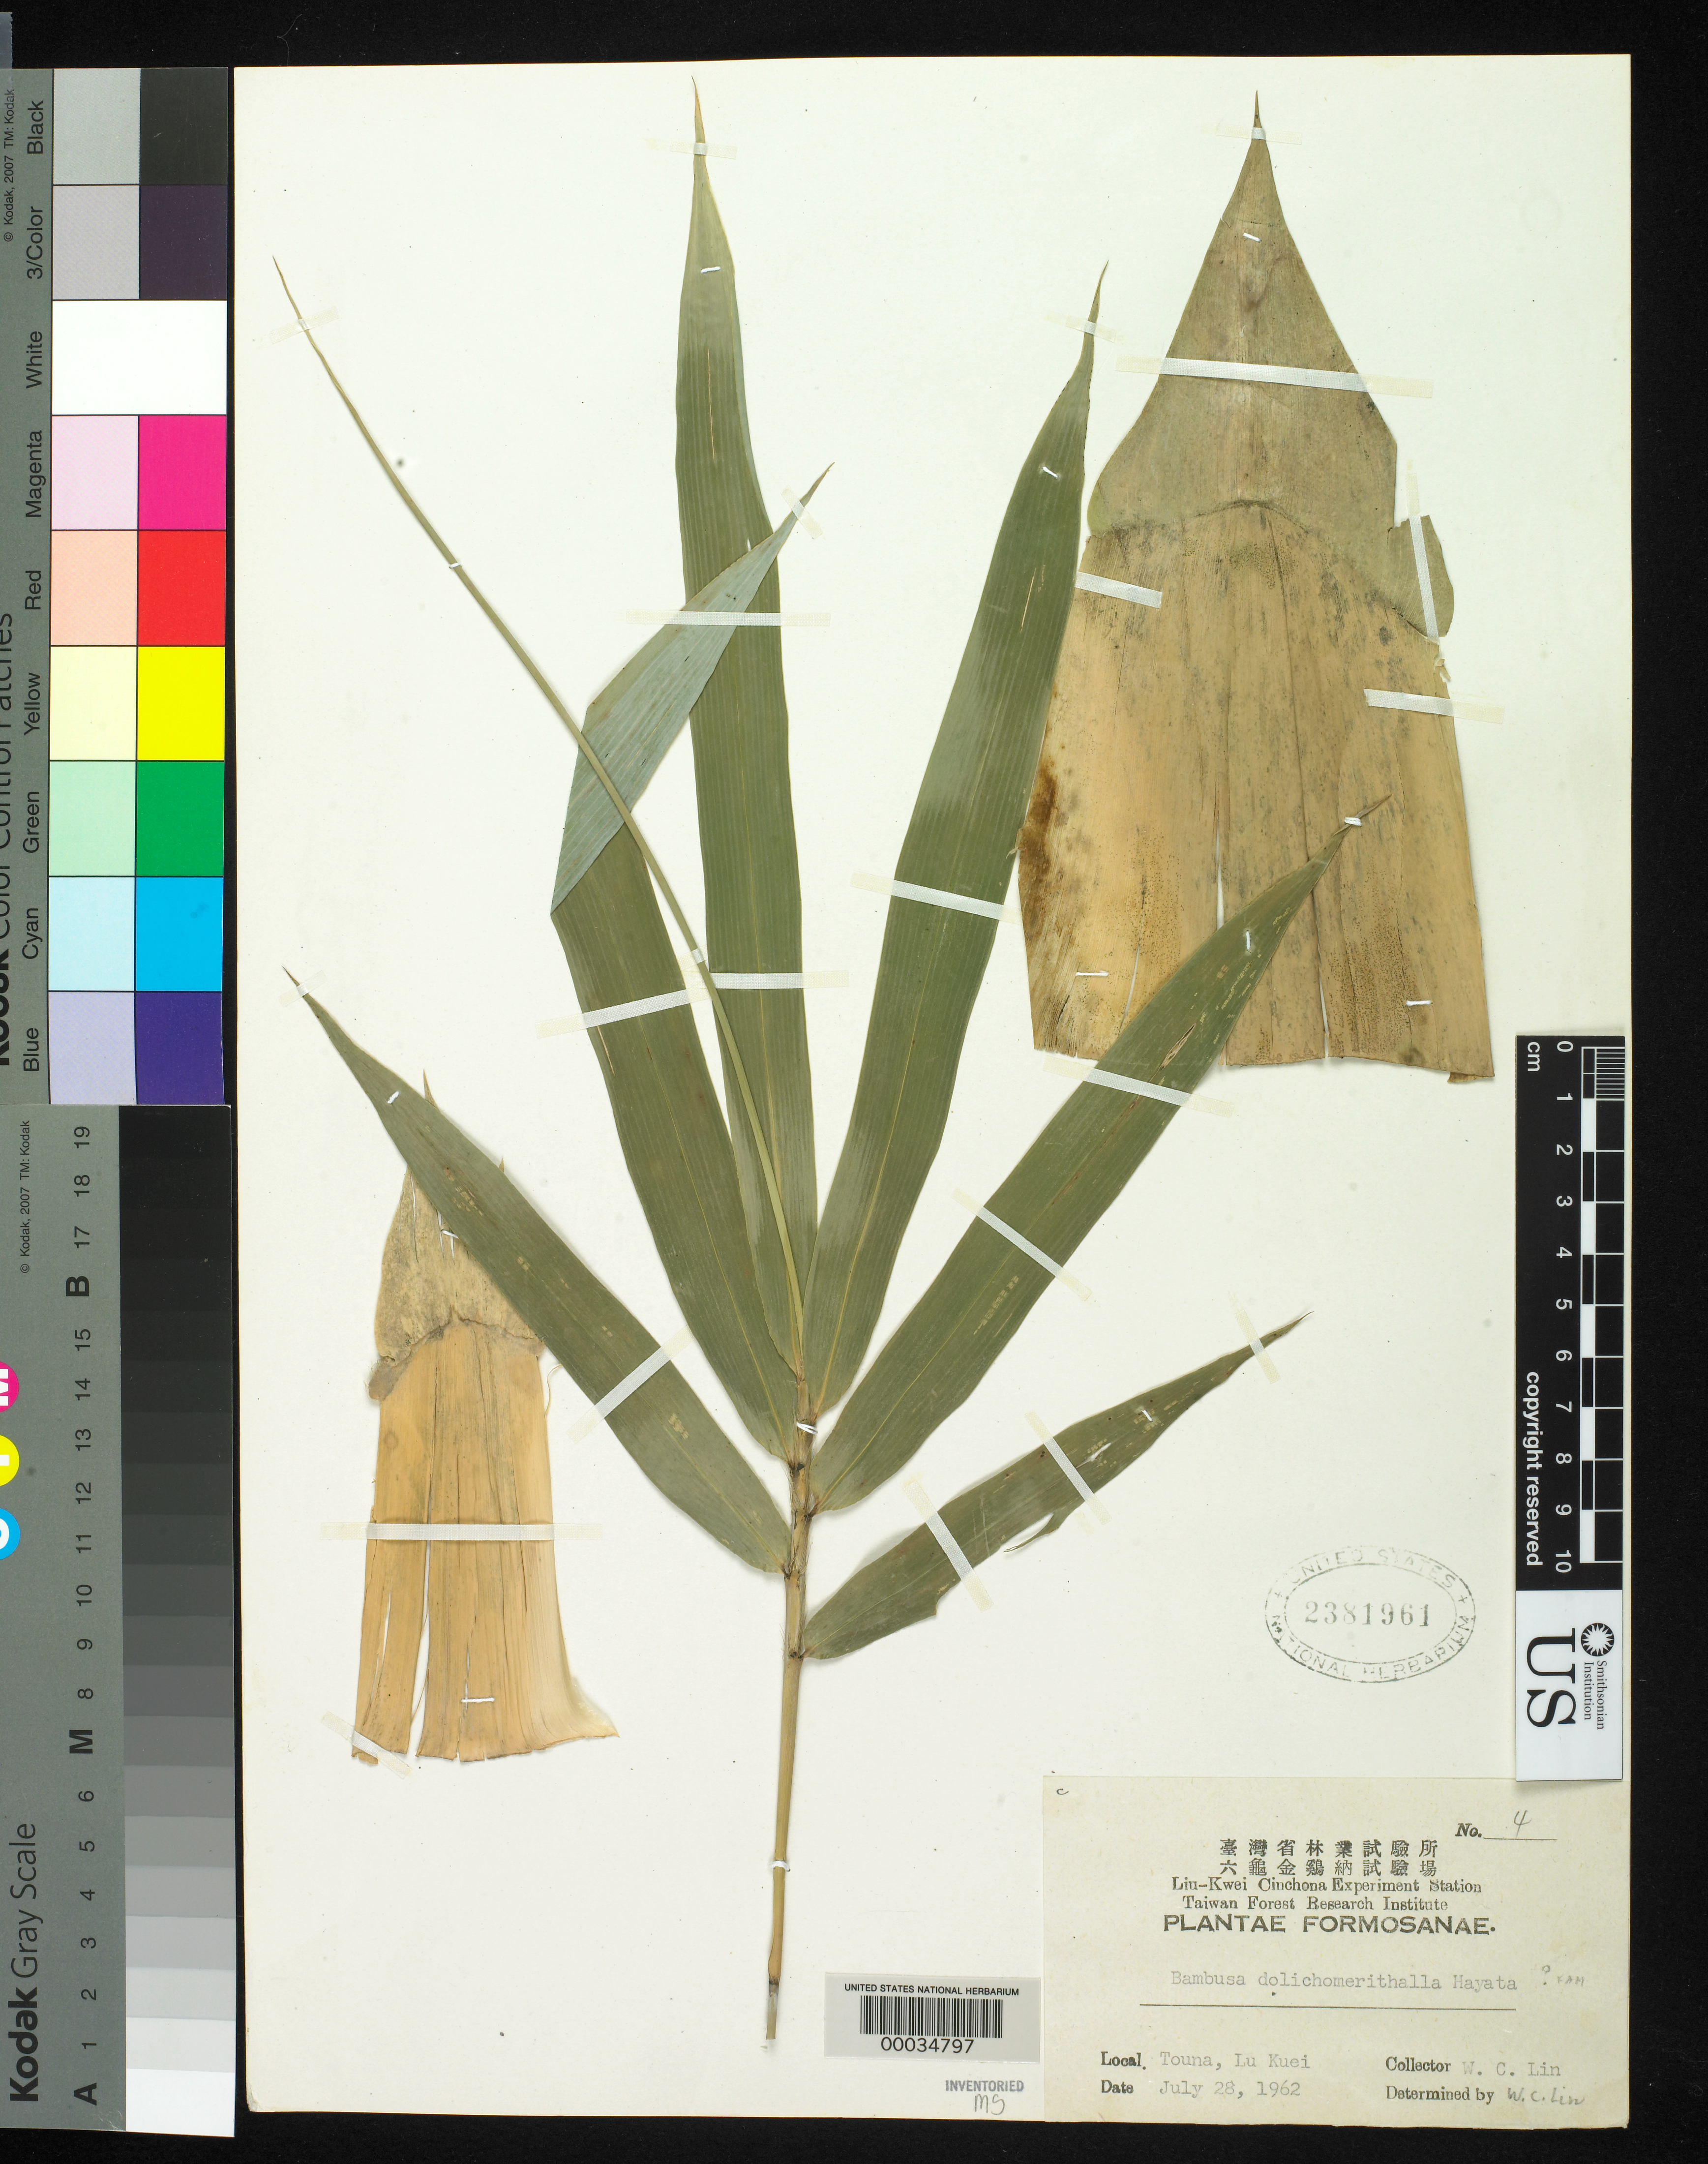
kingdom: Plantae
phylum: Tracheophyta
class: Liliopsida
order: Poales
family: Poaceae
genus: Bambusa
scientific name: Bambusa multiplex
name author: (Lour.) Raeusch. ex Schult. & Schult. f.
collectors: W. Lin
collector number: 4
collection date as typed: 28 Jul 1962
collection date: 1962-07-28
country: Taiwan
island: Taiwan [Formosa]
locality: Touna, lu kuei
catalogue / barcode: US 2381961